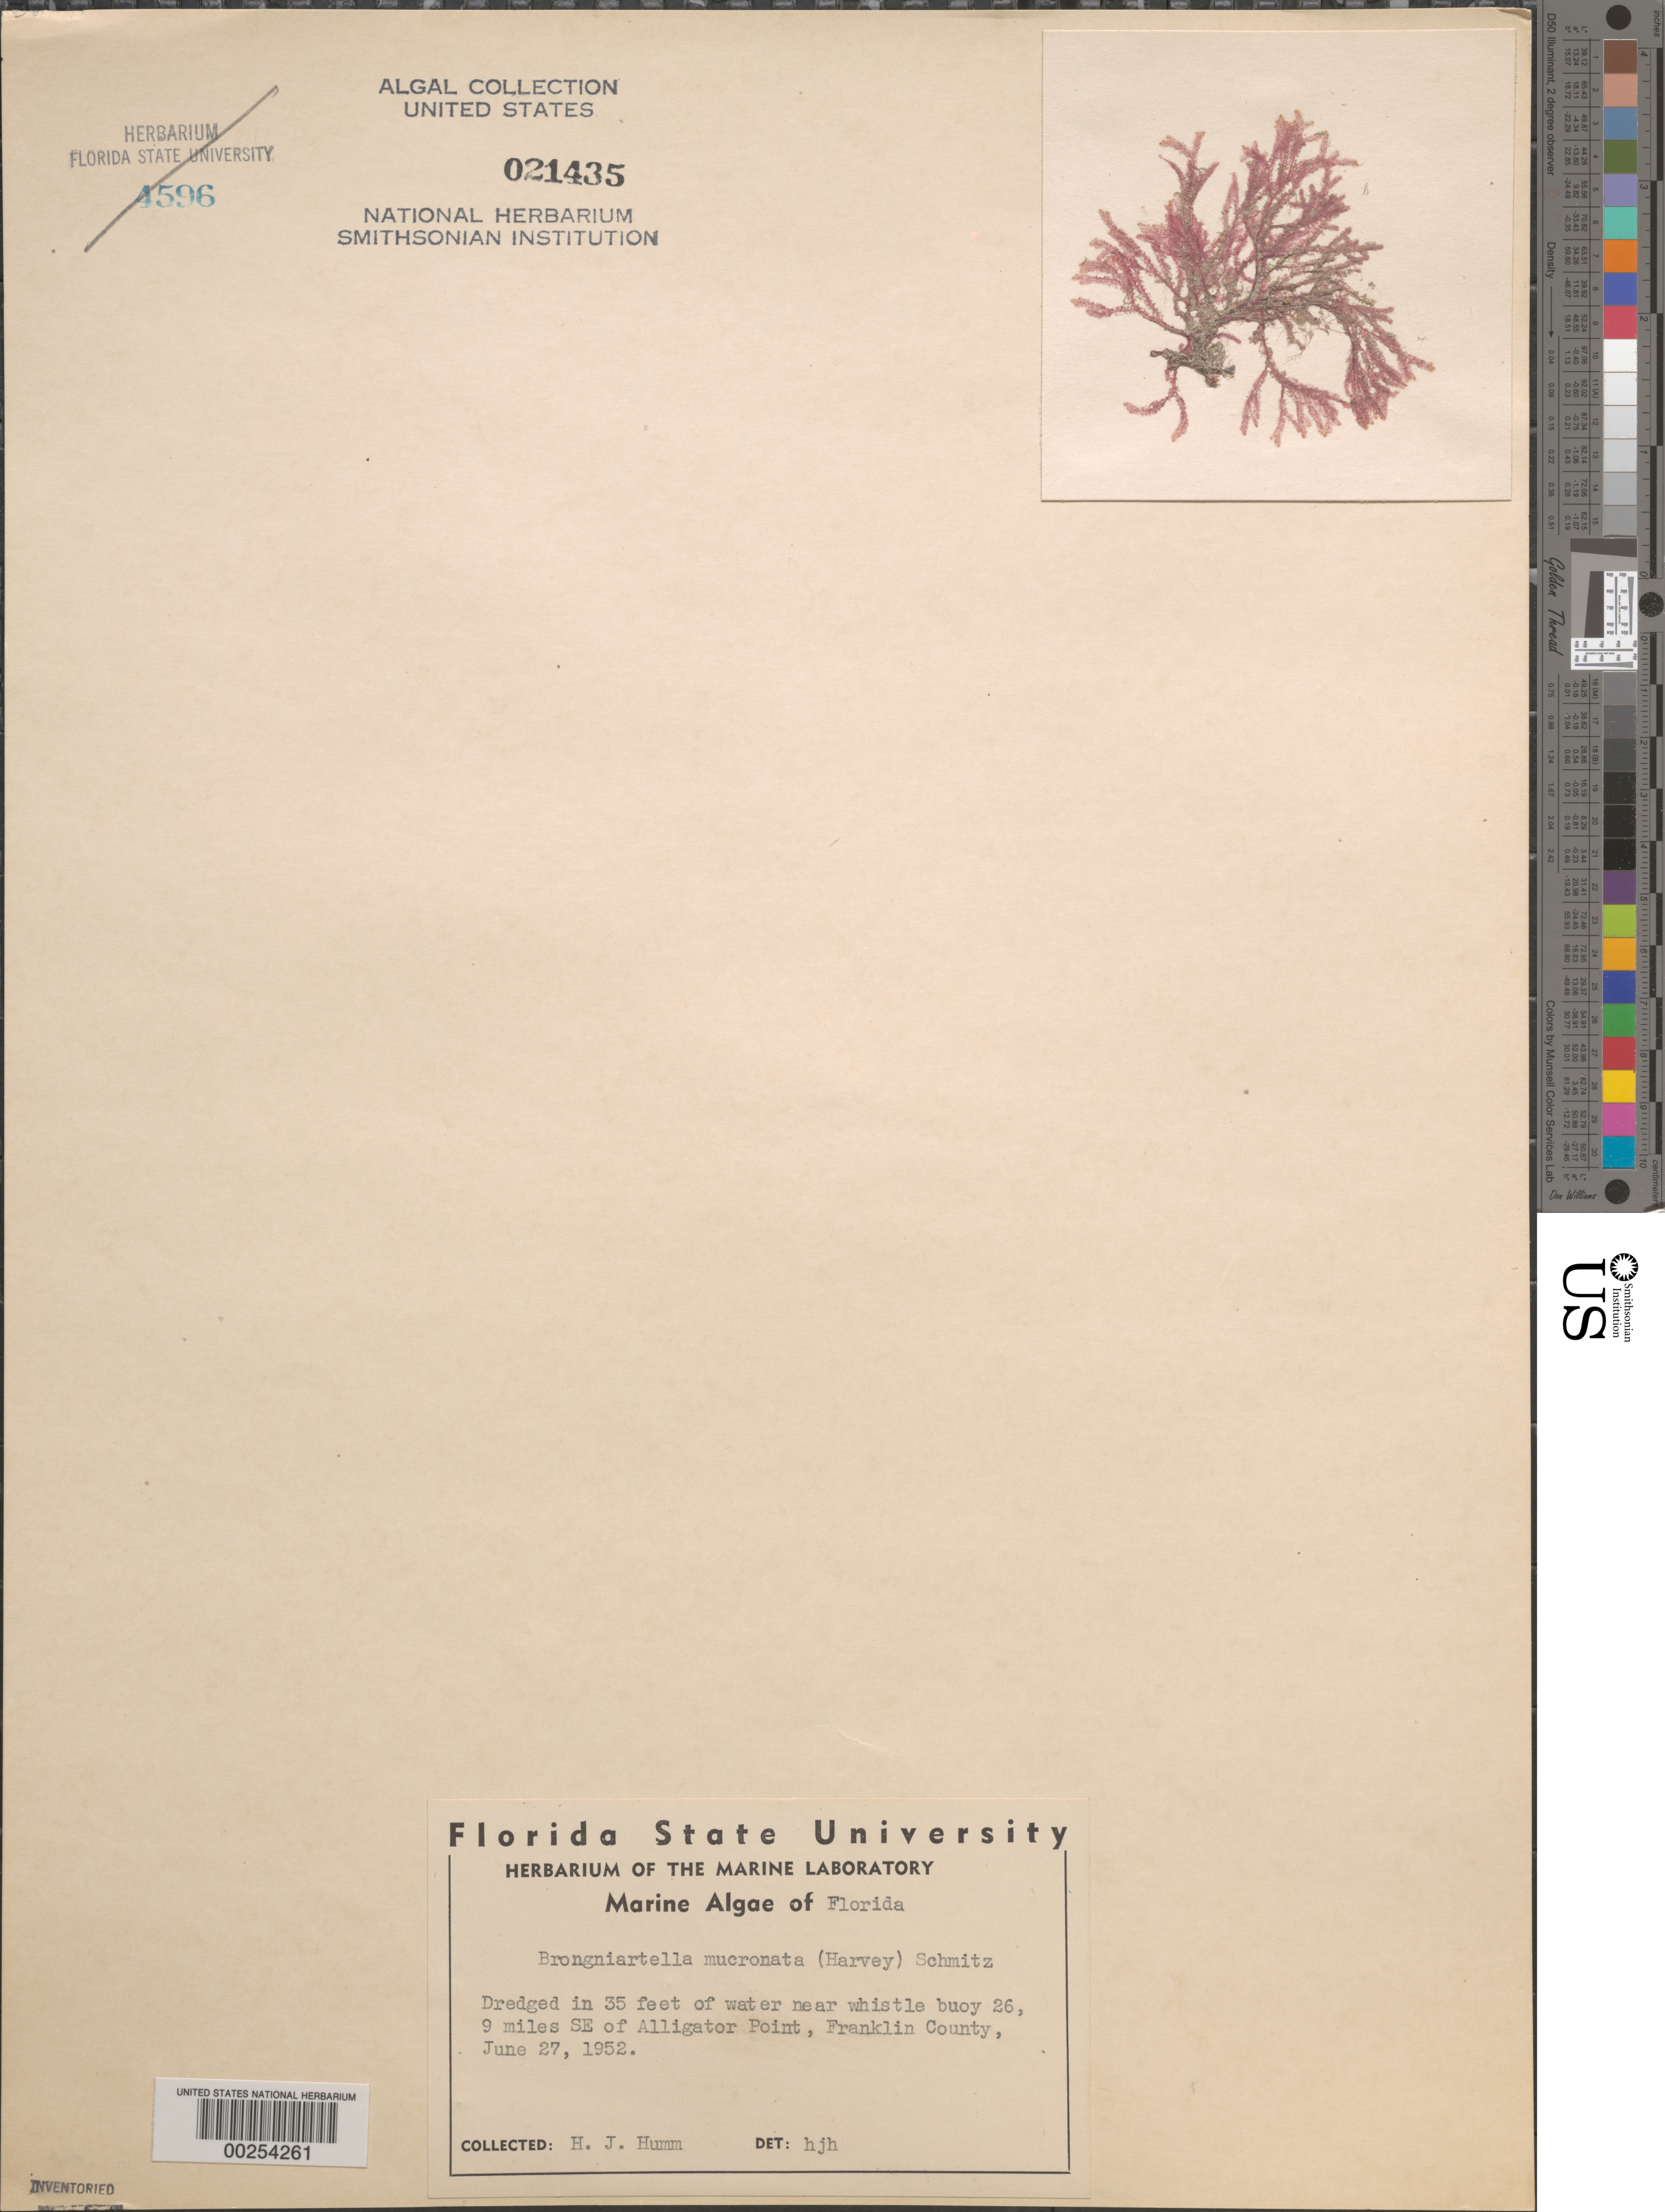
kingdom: Plantae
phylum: Rhodophyta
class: Florideophyceae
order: Ceramiales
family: Rhodomelaceae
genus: Heterodasya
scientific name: Heterodasya mucronata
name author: (Harv.) M.J. Wynne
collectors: H. J. Humm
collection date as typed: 27 Jun 1952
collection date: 1952-06-27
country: United States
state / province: Florida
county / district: Franklin County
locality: Near whistle buoy 26, 9 miles southeast of Alligator Point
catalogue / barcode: US 21435